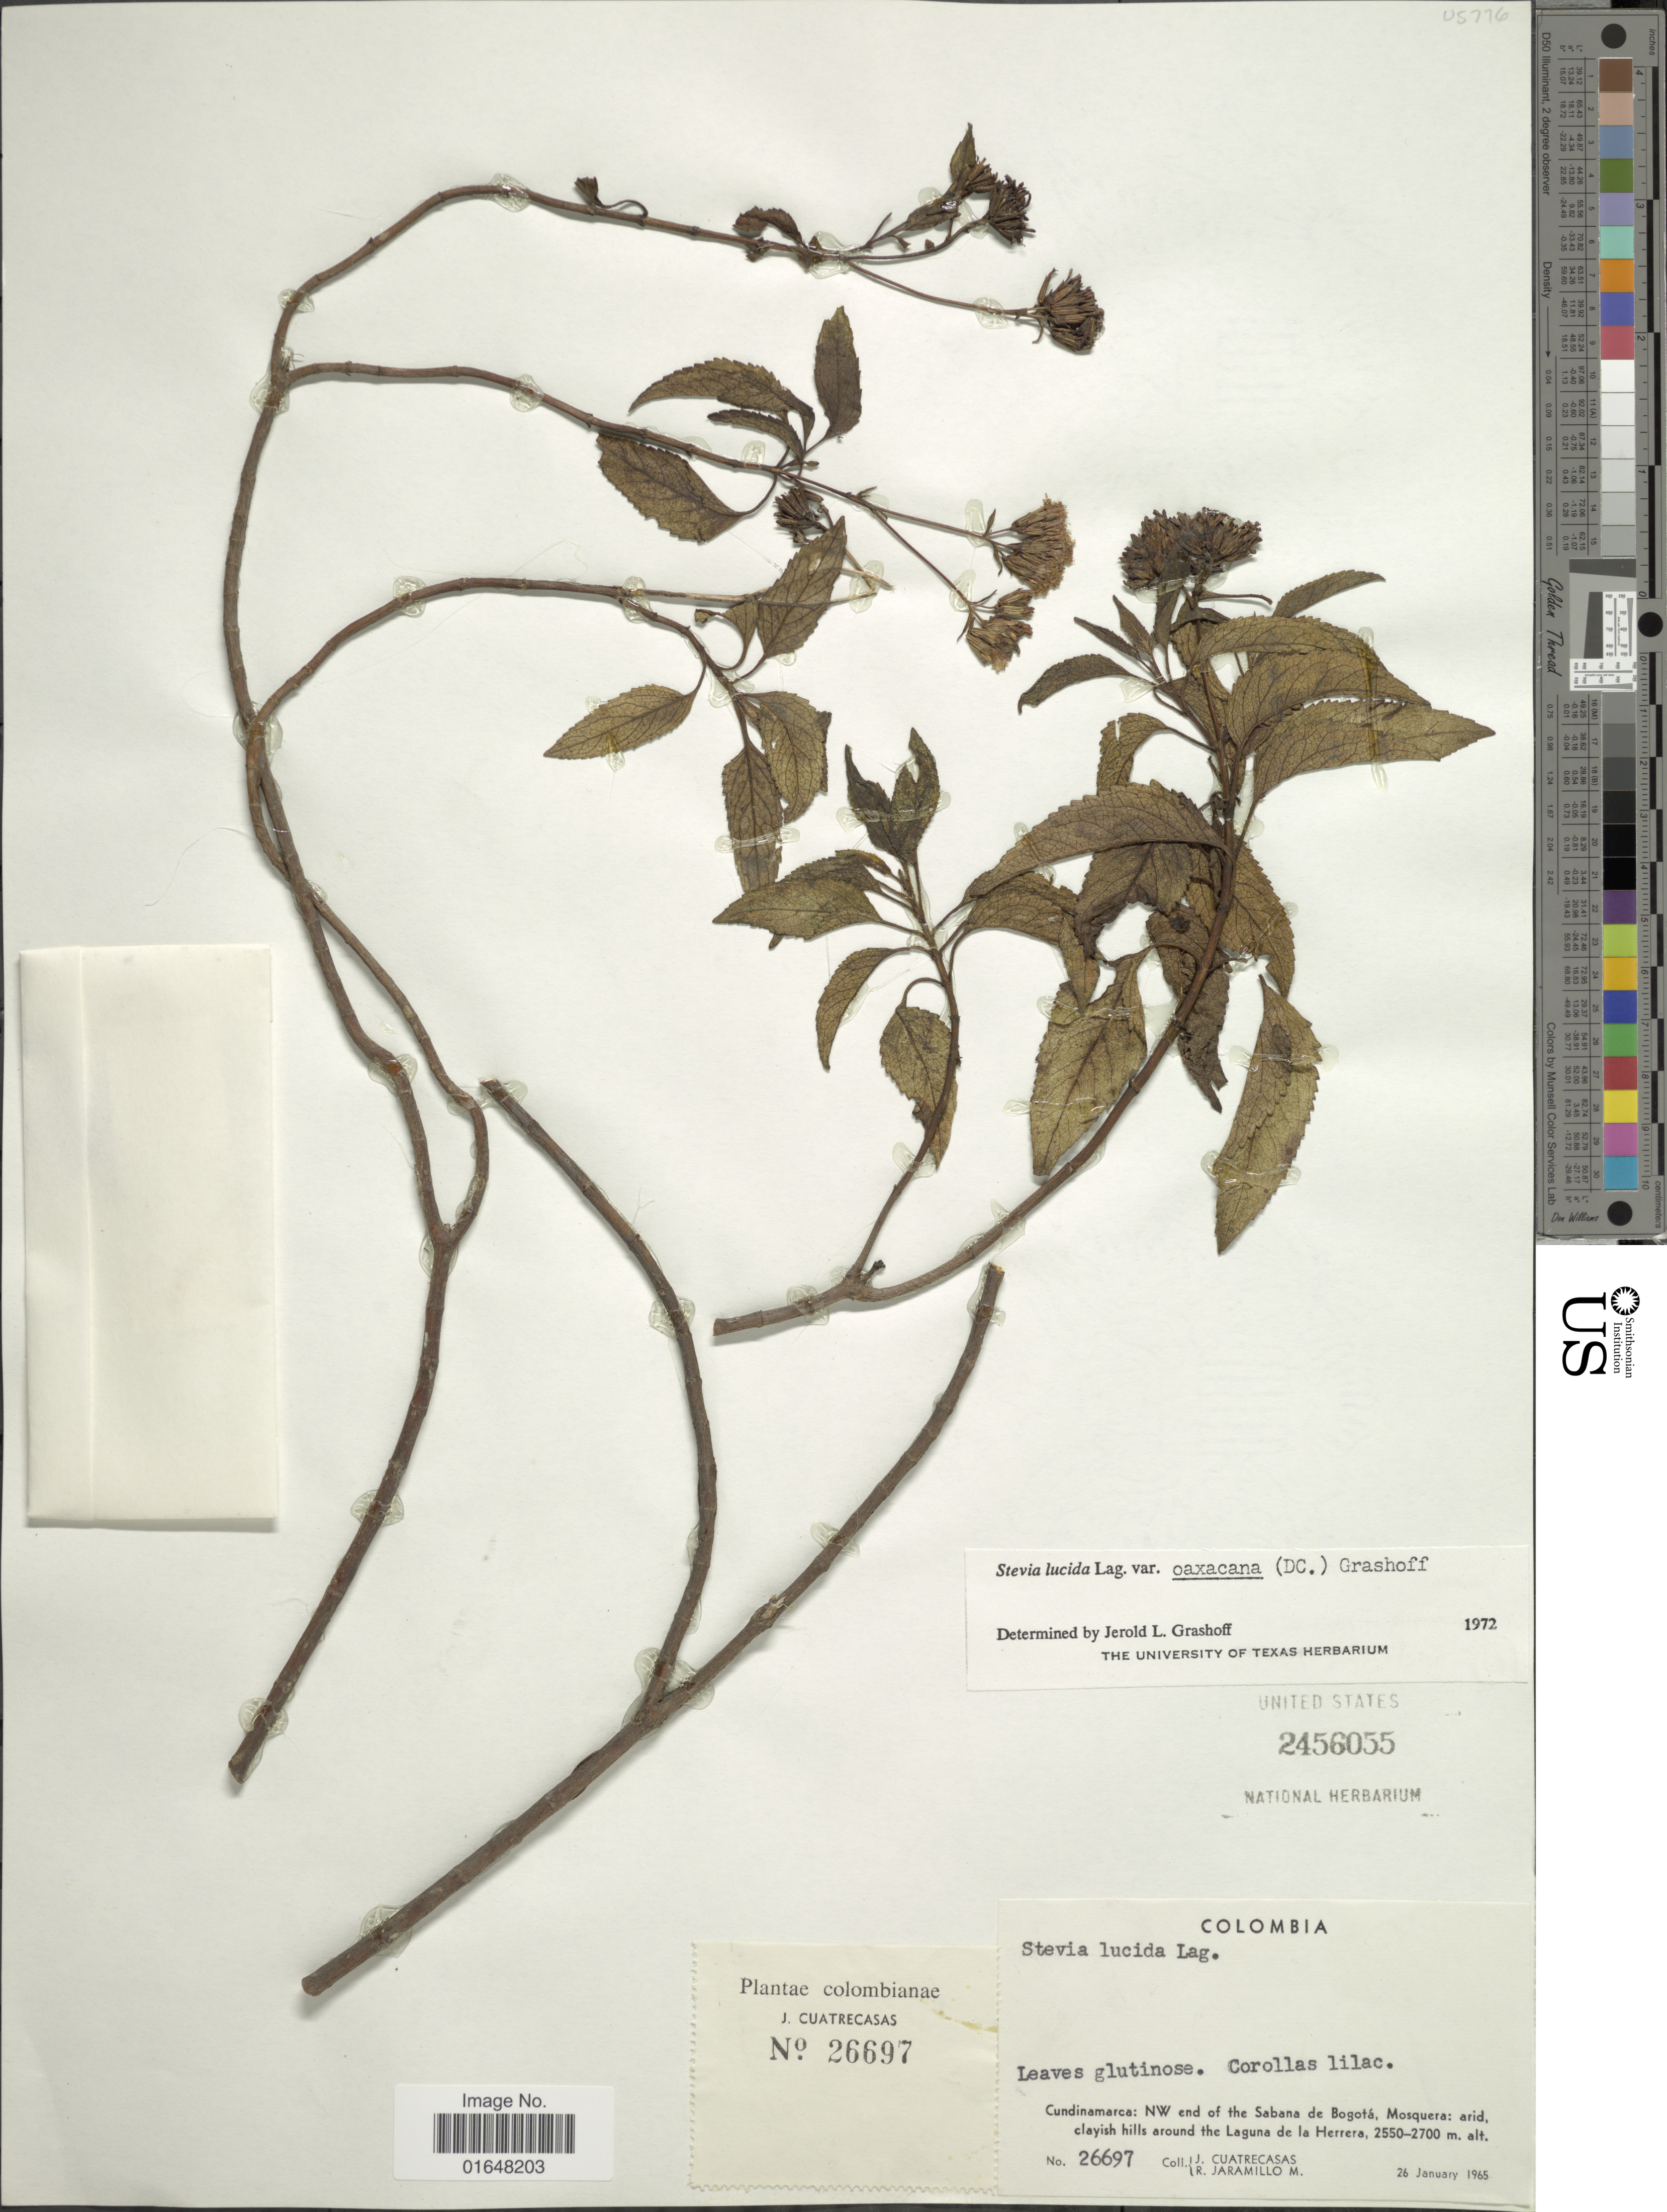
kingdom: Plantae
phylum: Tracheophyta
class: Magnoliopsida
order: Asterales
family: Asteraceae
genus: Stevia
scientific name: Stevia lucida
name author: Lag.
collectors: J. Cuatrecasas & R. Jaramillo M.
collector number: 26697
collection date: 1965-01-26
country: Colombia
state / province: Cundinamarca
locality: NW end of the Sabana de Bogota, Mosquera, around the Laguna de la Herrera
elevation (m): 2550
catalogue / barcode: US 2456055